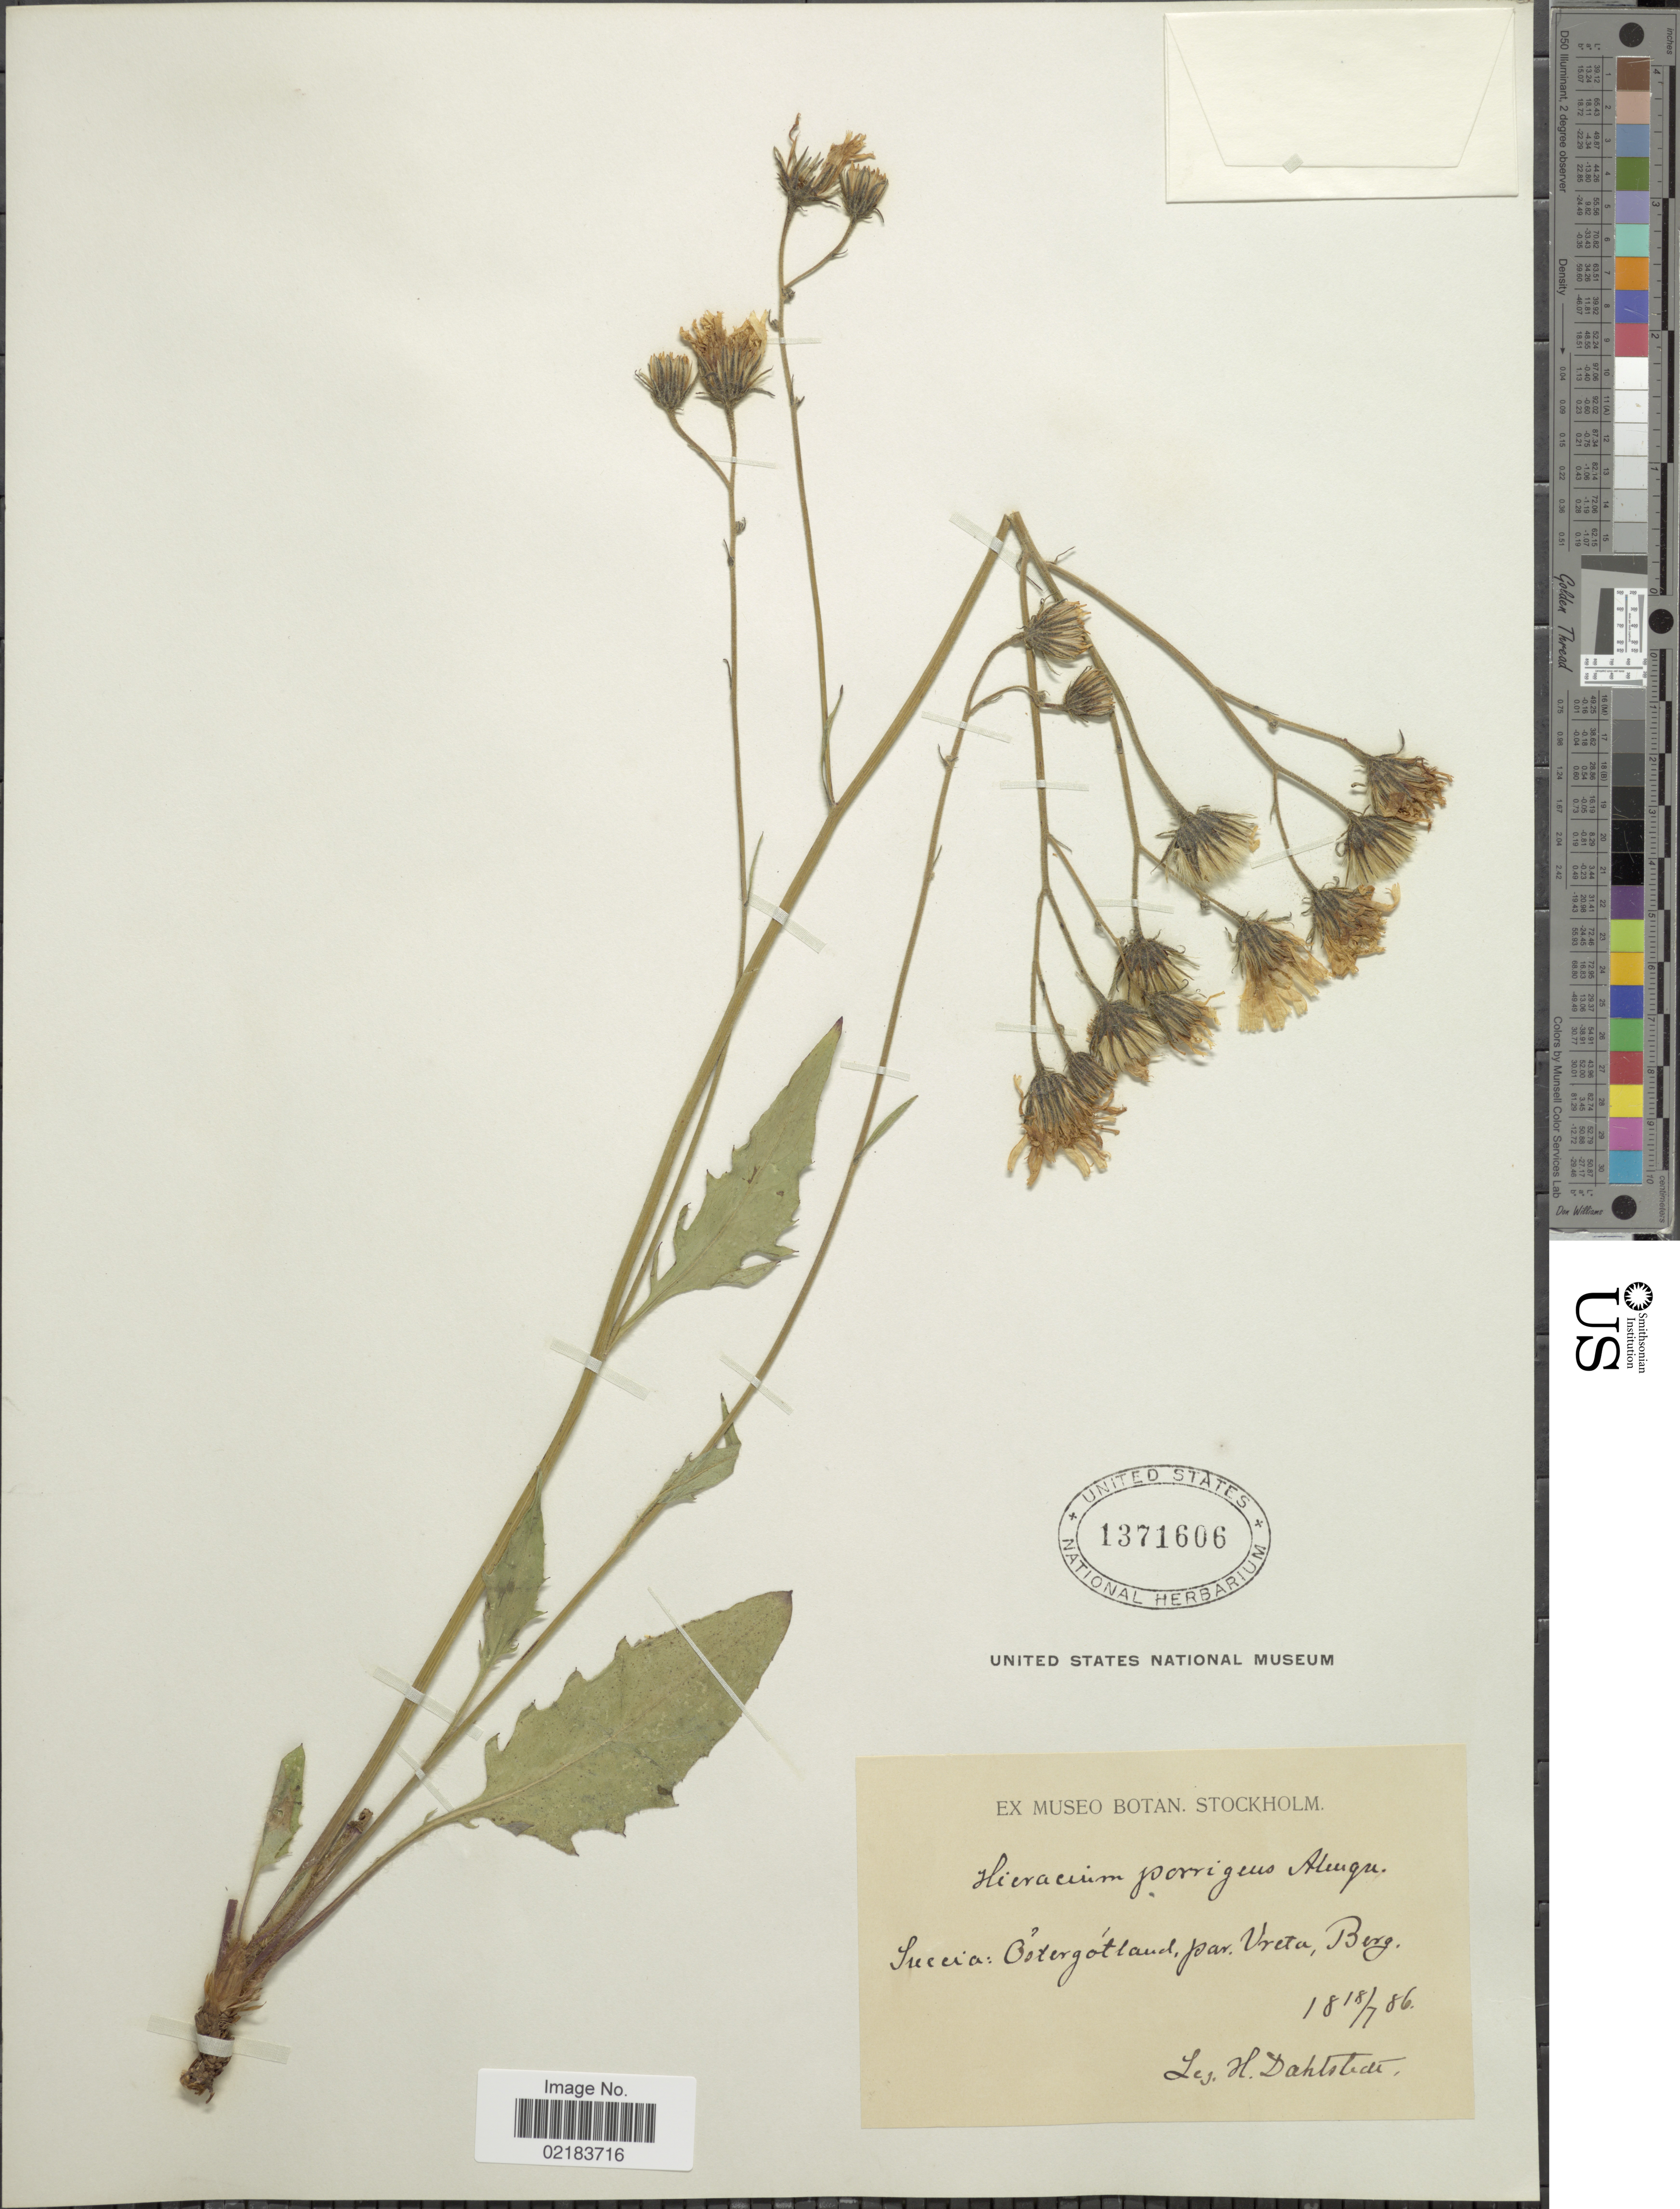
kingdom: Plantae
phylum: Tracheophyta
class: Magnoliopsida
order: Asterales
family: Asteraceae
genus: Hieracium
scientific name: Hieracium porrigens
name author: Dahlst.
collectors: H. G. Dahlstedt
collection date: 1886-07-18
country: Sweden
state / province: Östergötland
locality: Suecia: Ostergótland, par. Vreta, Berg.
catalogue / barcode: US 1371606